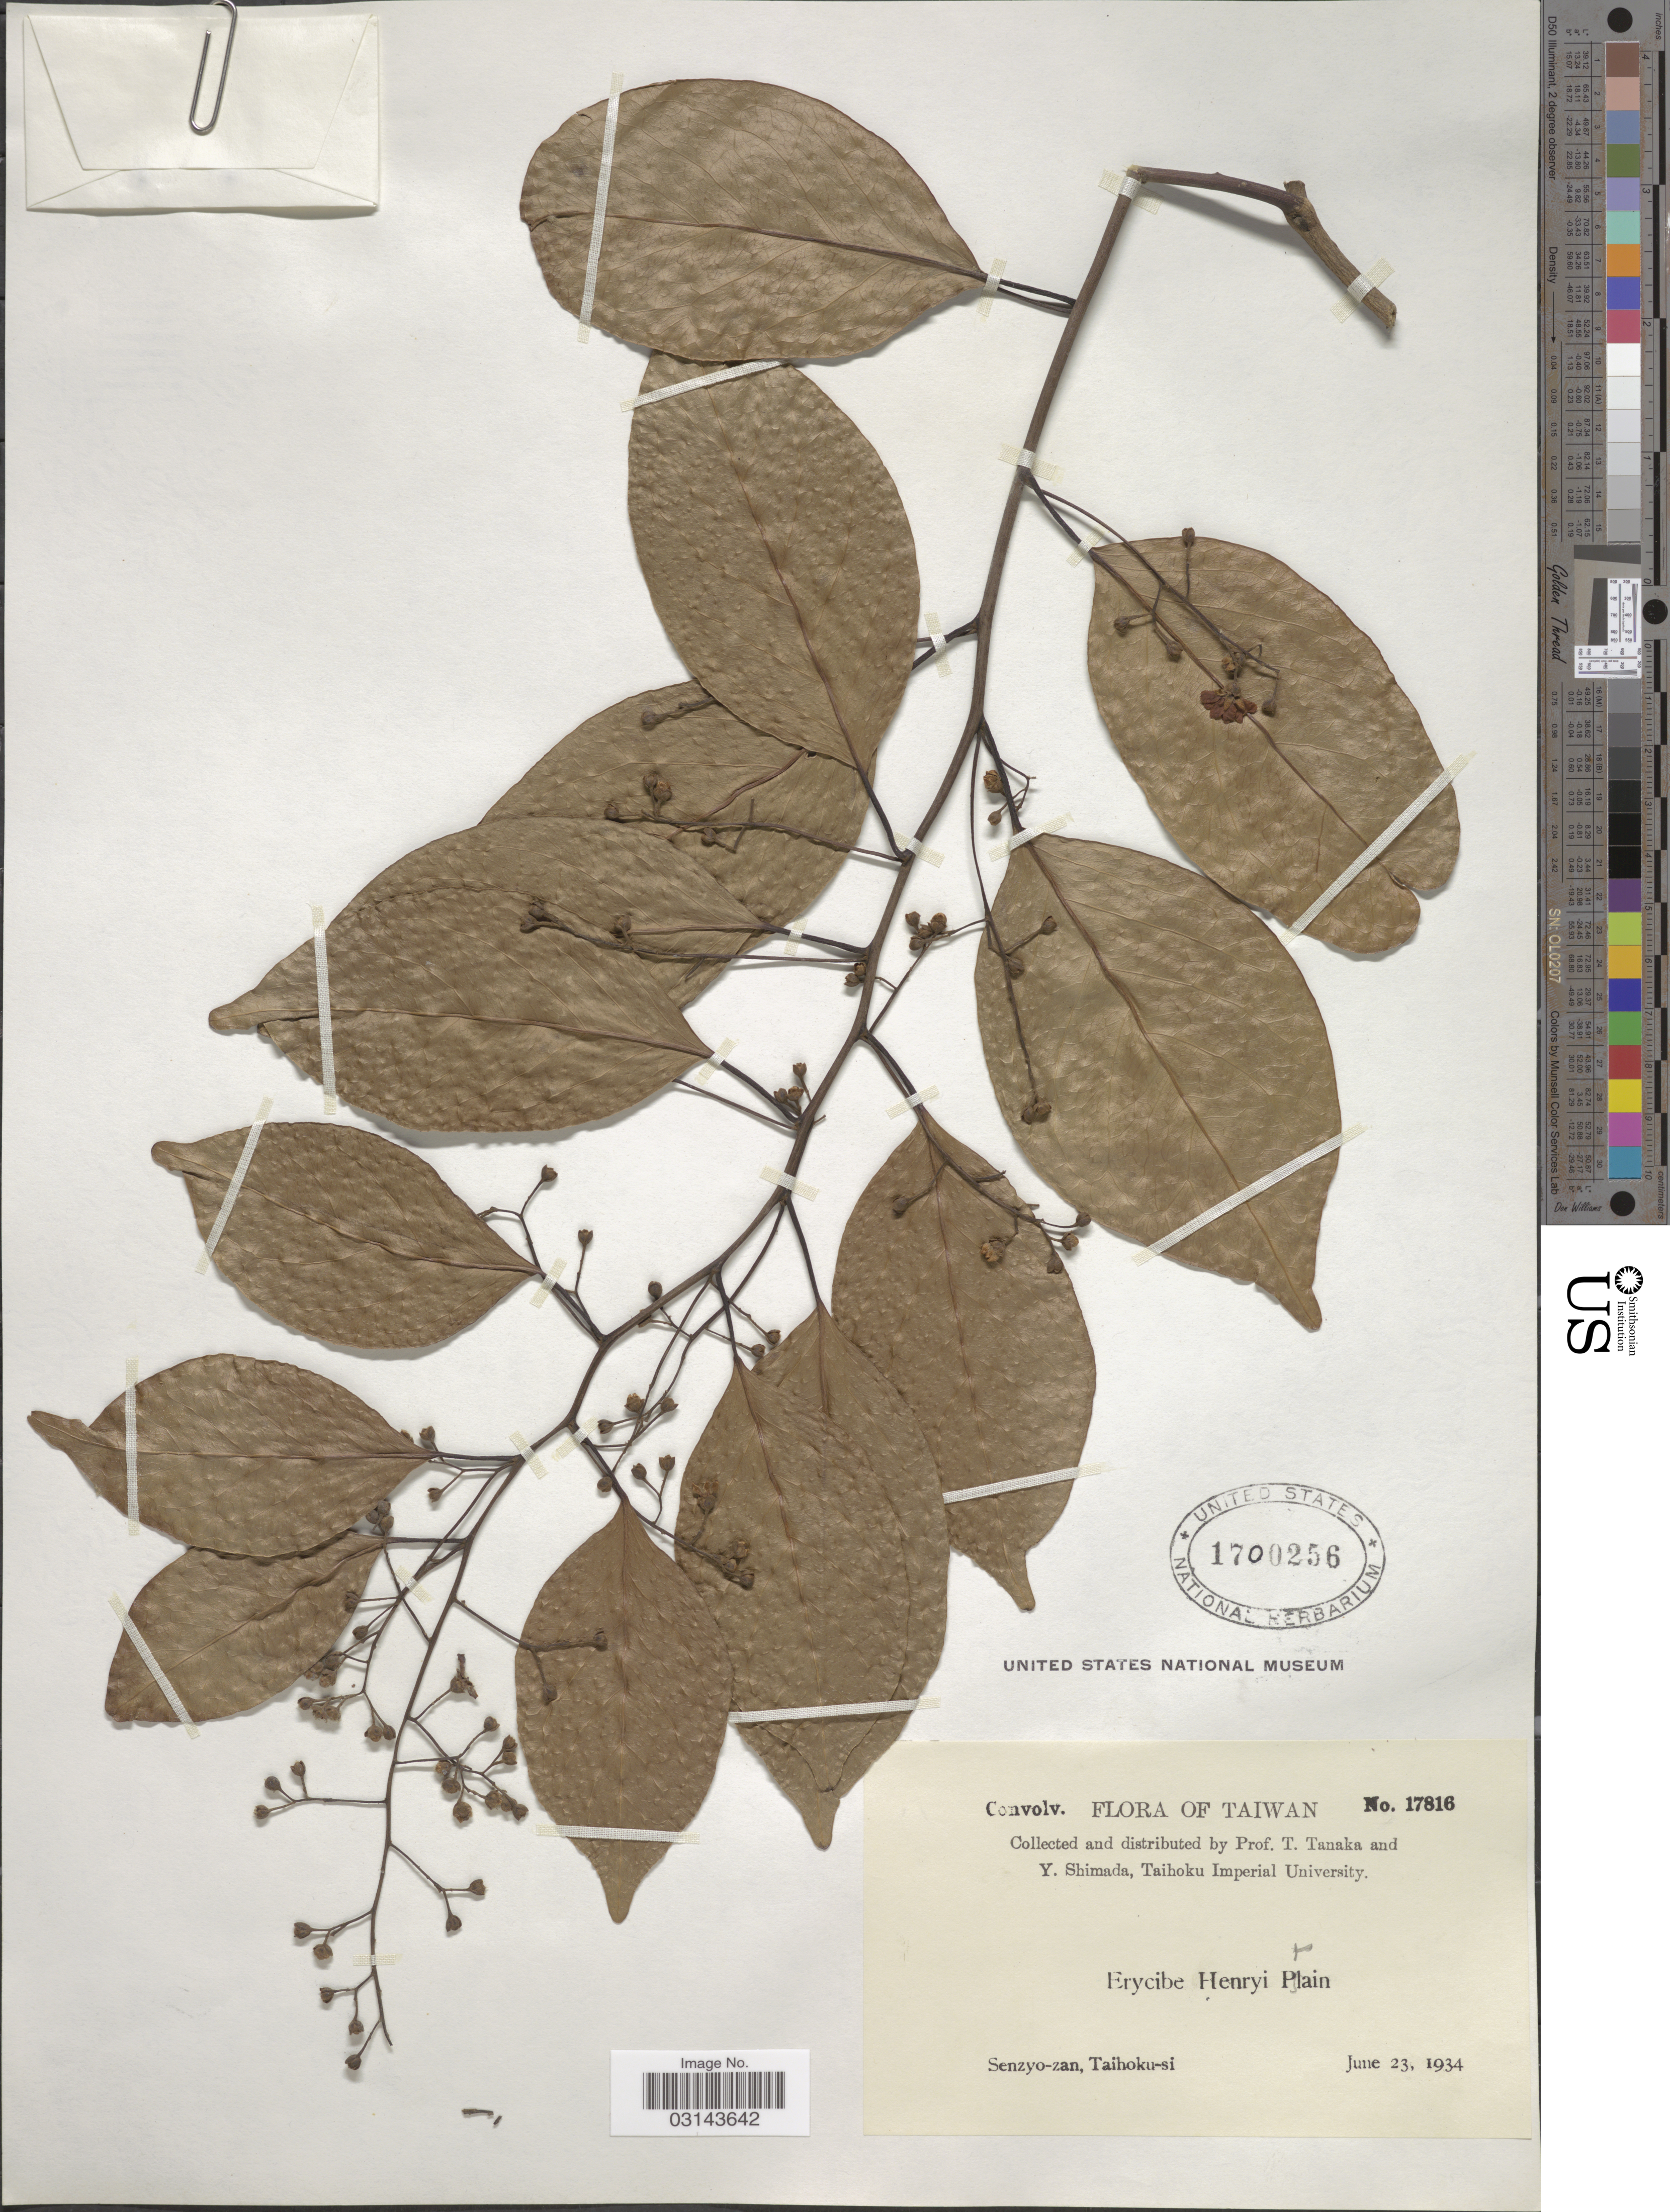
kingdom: Plantae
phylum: Tracheophyta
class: Magnoliopsida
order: Solanales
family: Convolvulaceae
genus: Erycibe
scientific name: Erycibe henryi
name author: Prain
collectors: T. Tanaka & Y. Shimada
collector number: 17816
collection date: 1934-06-23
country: Taiwan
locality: Senzyo-zan, Taihoku-si.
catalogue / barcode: US 1700256